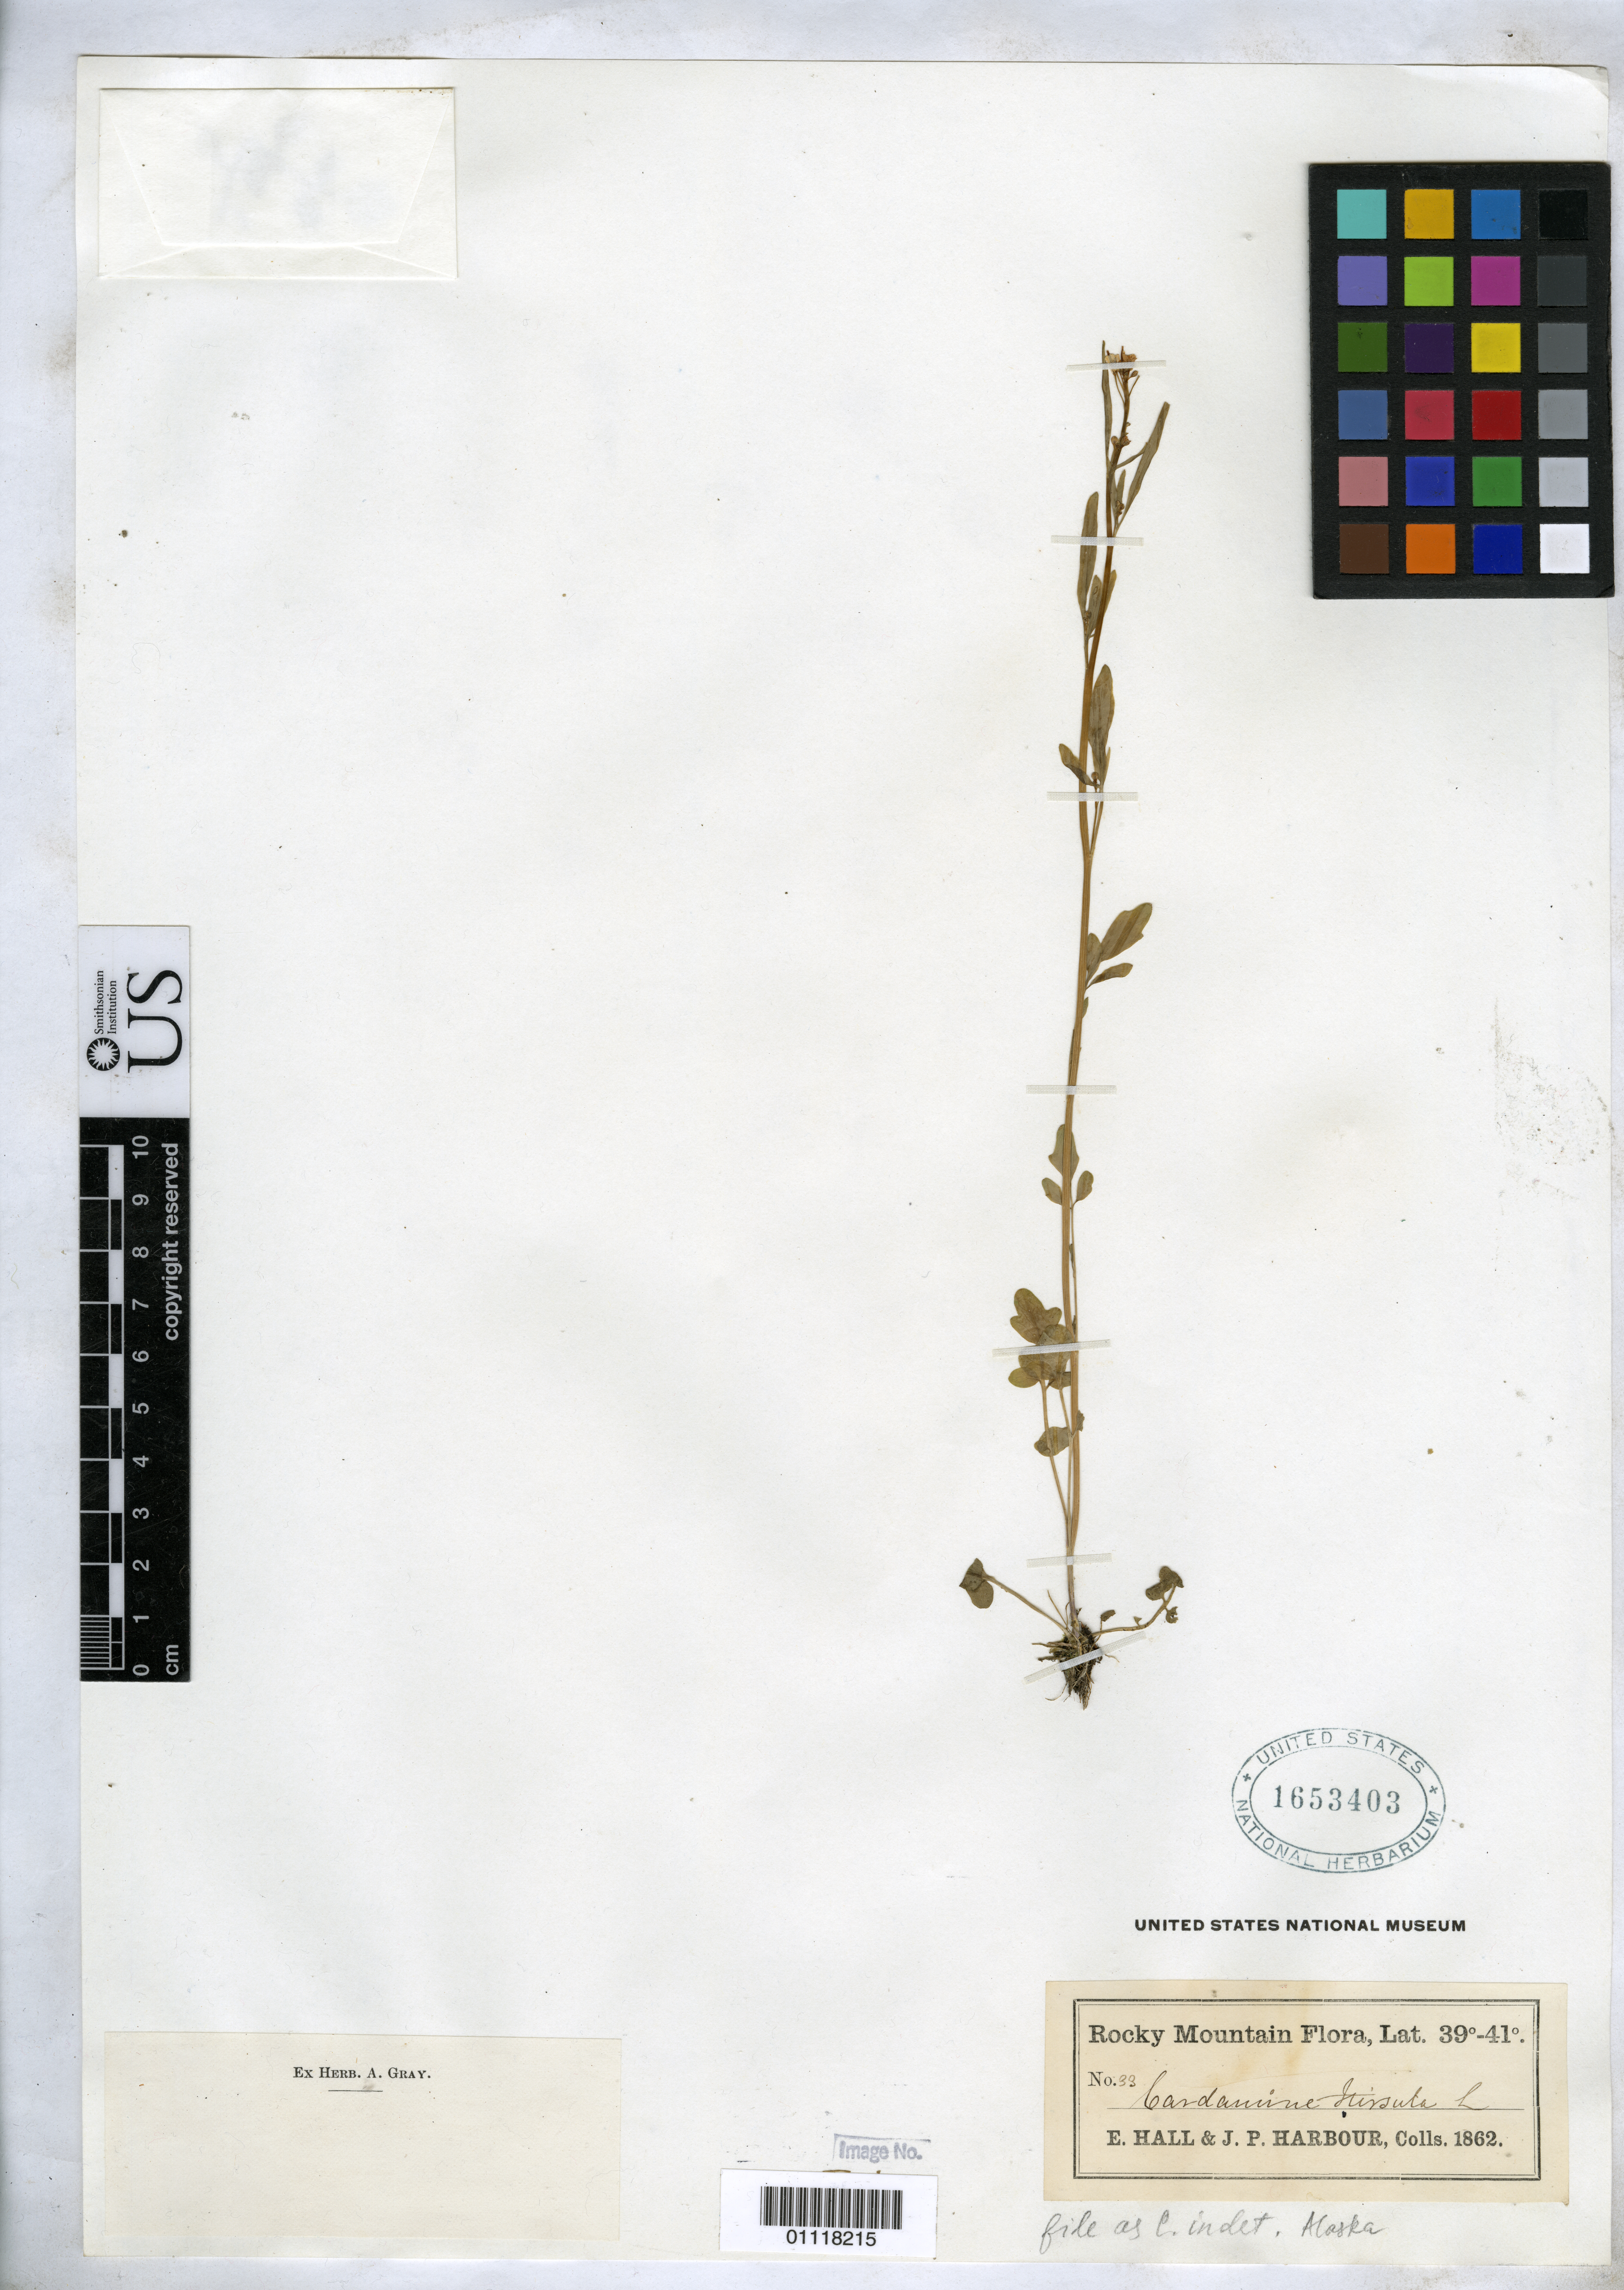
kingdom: Plantae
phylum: Tracheophyta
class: Magnoliopsida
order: Brassicales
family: Brassicaceae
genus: Cardamine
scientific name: Cardamine sp.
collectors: E. Hall & J. Harbour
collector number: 33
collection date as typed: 1862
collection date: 1862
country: United States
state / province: Colorado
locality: Rocky Mtns. , Lat. 39 - 41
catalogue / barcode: US 1653403